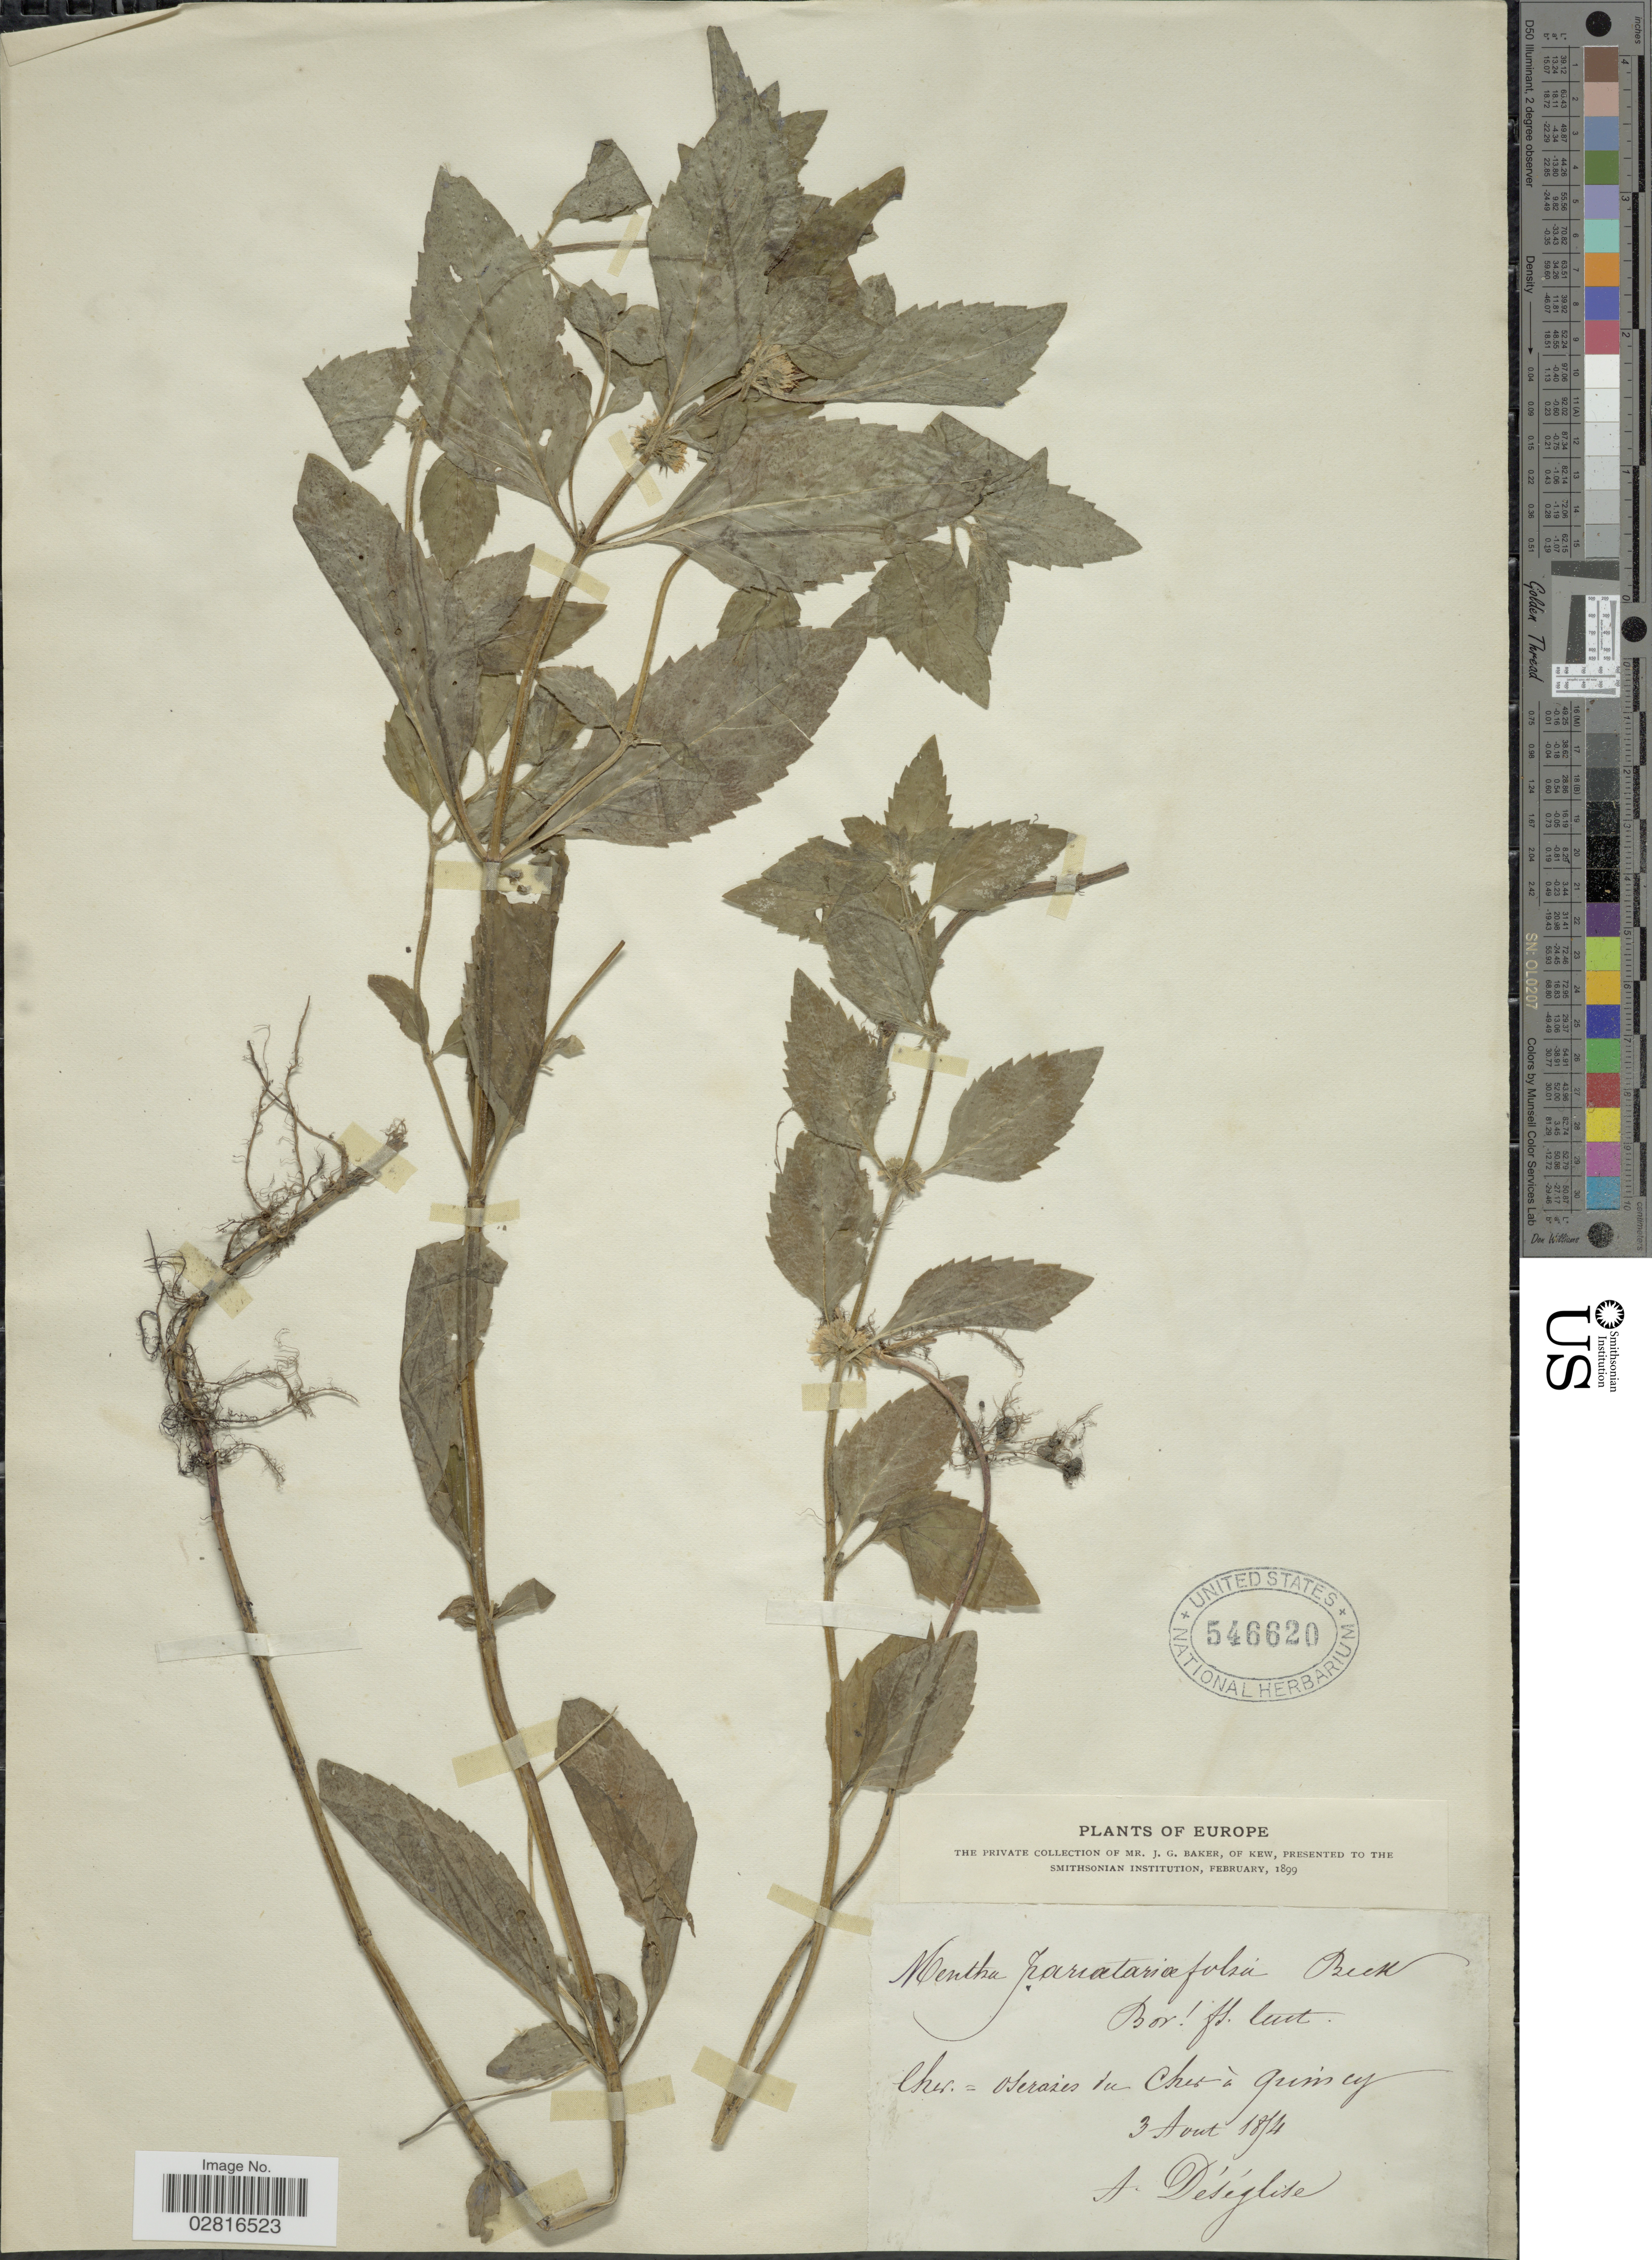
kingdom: Plantae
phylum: Tracheophyta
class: Magnoliopsida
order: Lamiales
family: Lamiaceae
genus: Mentha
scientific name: Mentha parietariifolia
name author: (Becker) Boreau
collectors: A. Deseglise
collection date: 1874-08-03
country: France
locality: Oserases du Cher à Quincy. [interpreted] Europe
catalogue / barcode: US 546620